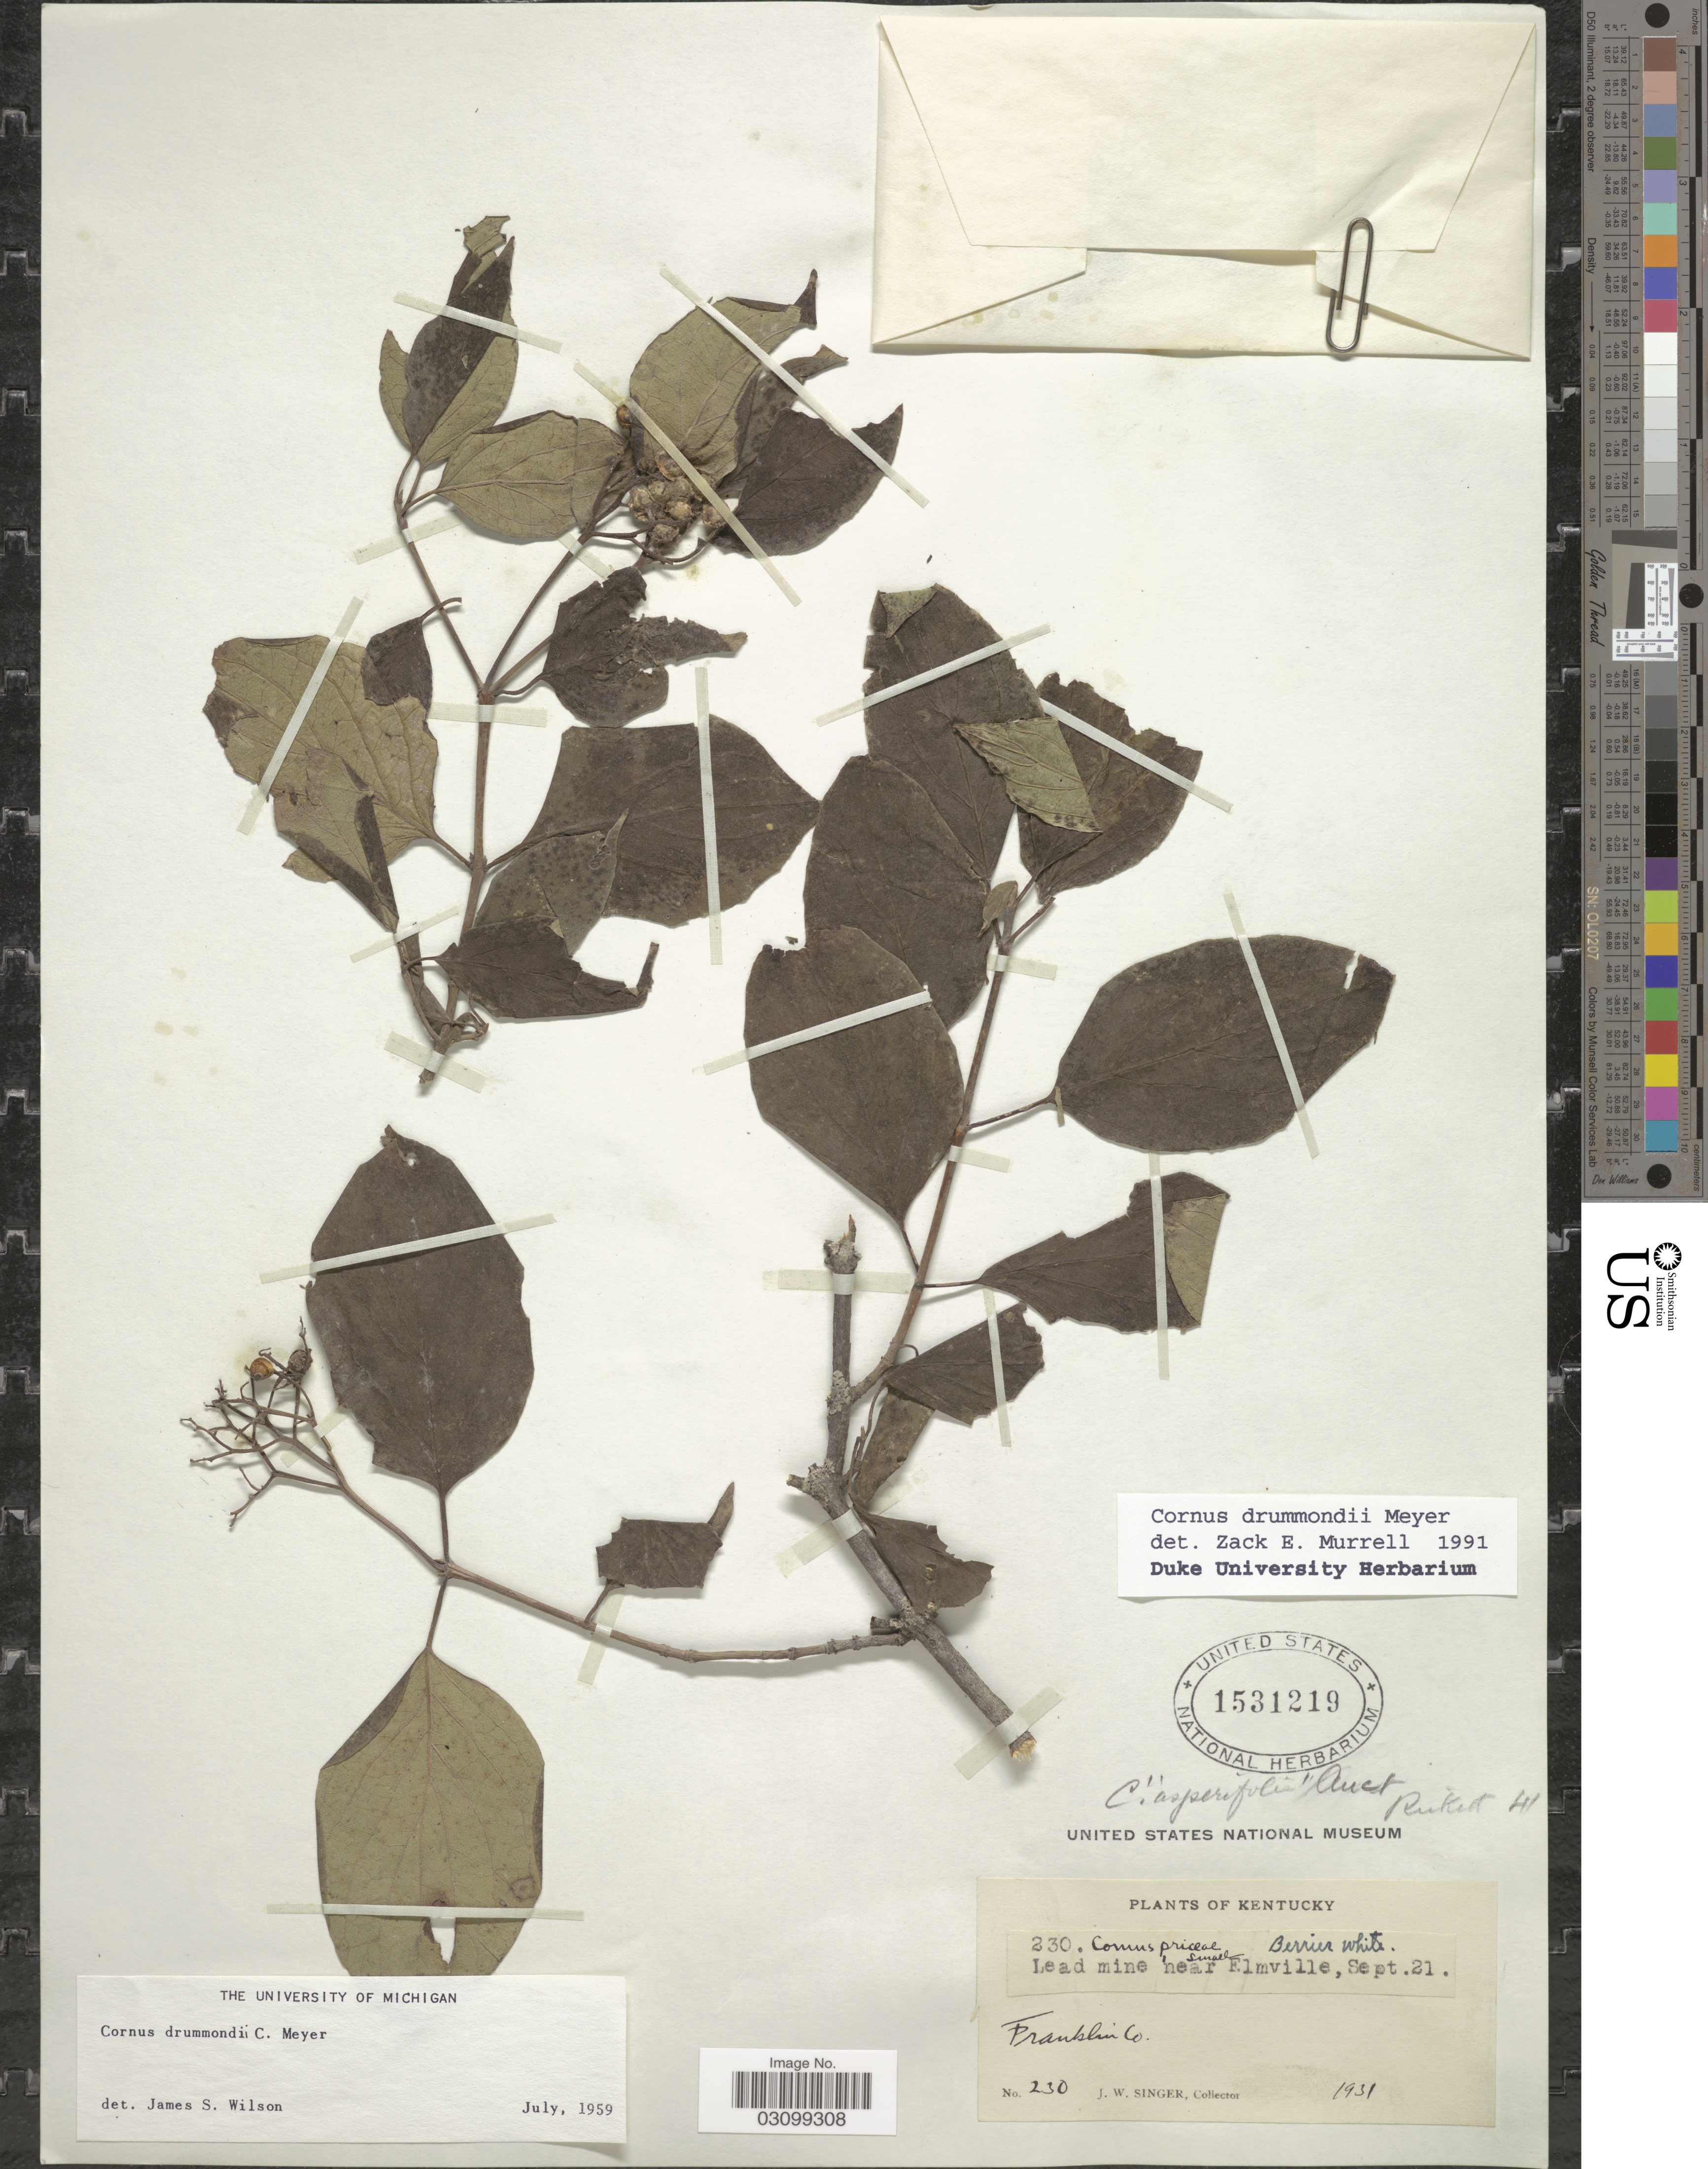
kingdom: Plantae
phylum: Tracheophyta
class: Magnoliopsida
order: Cornales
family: Cornaceae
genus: Cornus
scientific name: Cornus drummondii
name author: C.A. Mey.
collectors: J. EW. Singer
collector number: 230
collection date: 1931-09-21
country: United States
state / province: Kentucky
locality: Lead mine near Elmville. Franklin Co.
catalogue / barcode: US 1531219